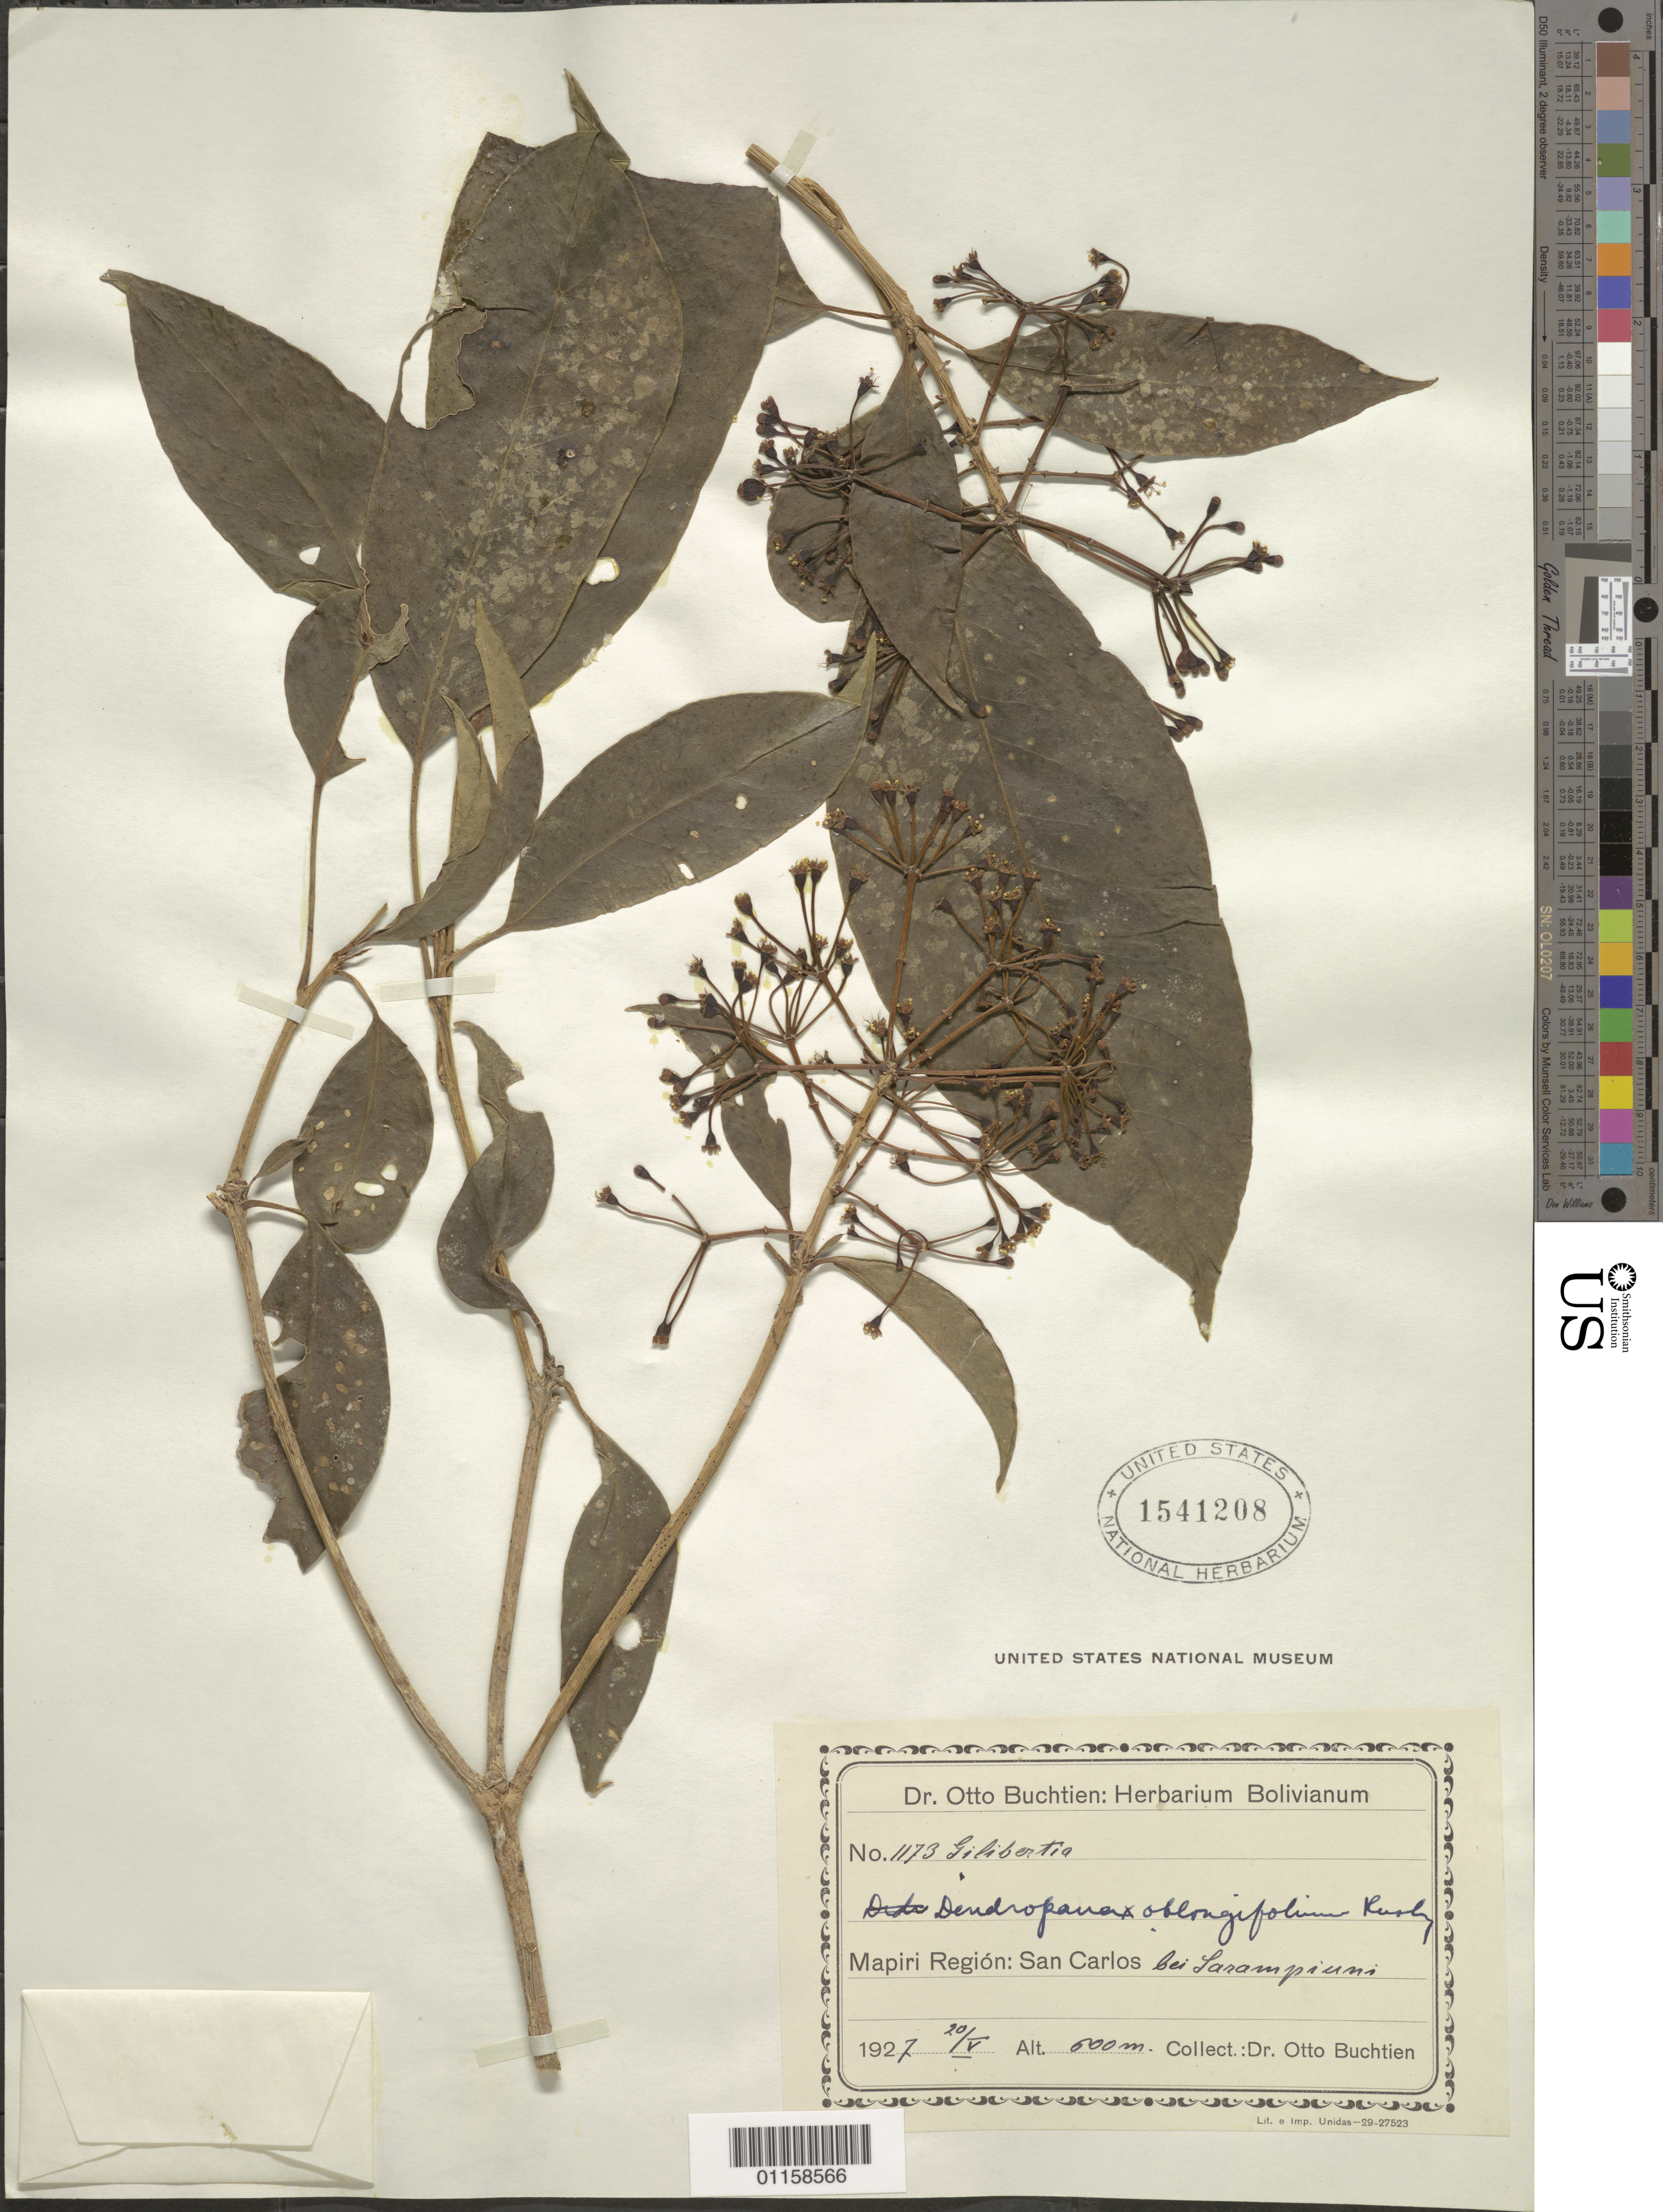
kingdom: Plantae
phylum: Tracheophyta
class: Magnoliopsida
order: Apiales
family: Araliaceae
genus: Dendropanax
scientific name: Dendropanax oblongifolius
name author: Rusby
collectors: O. Buchtien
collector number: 1173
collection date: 1927-05-20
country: Bolivia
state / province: La Páz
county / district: Larecaja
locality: San Carlos.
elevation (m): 600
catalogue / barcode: US 1541208